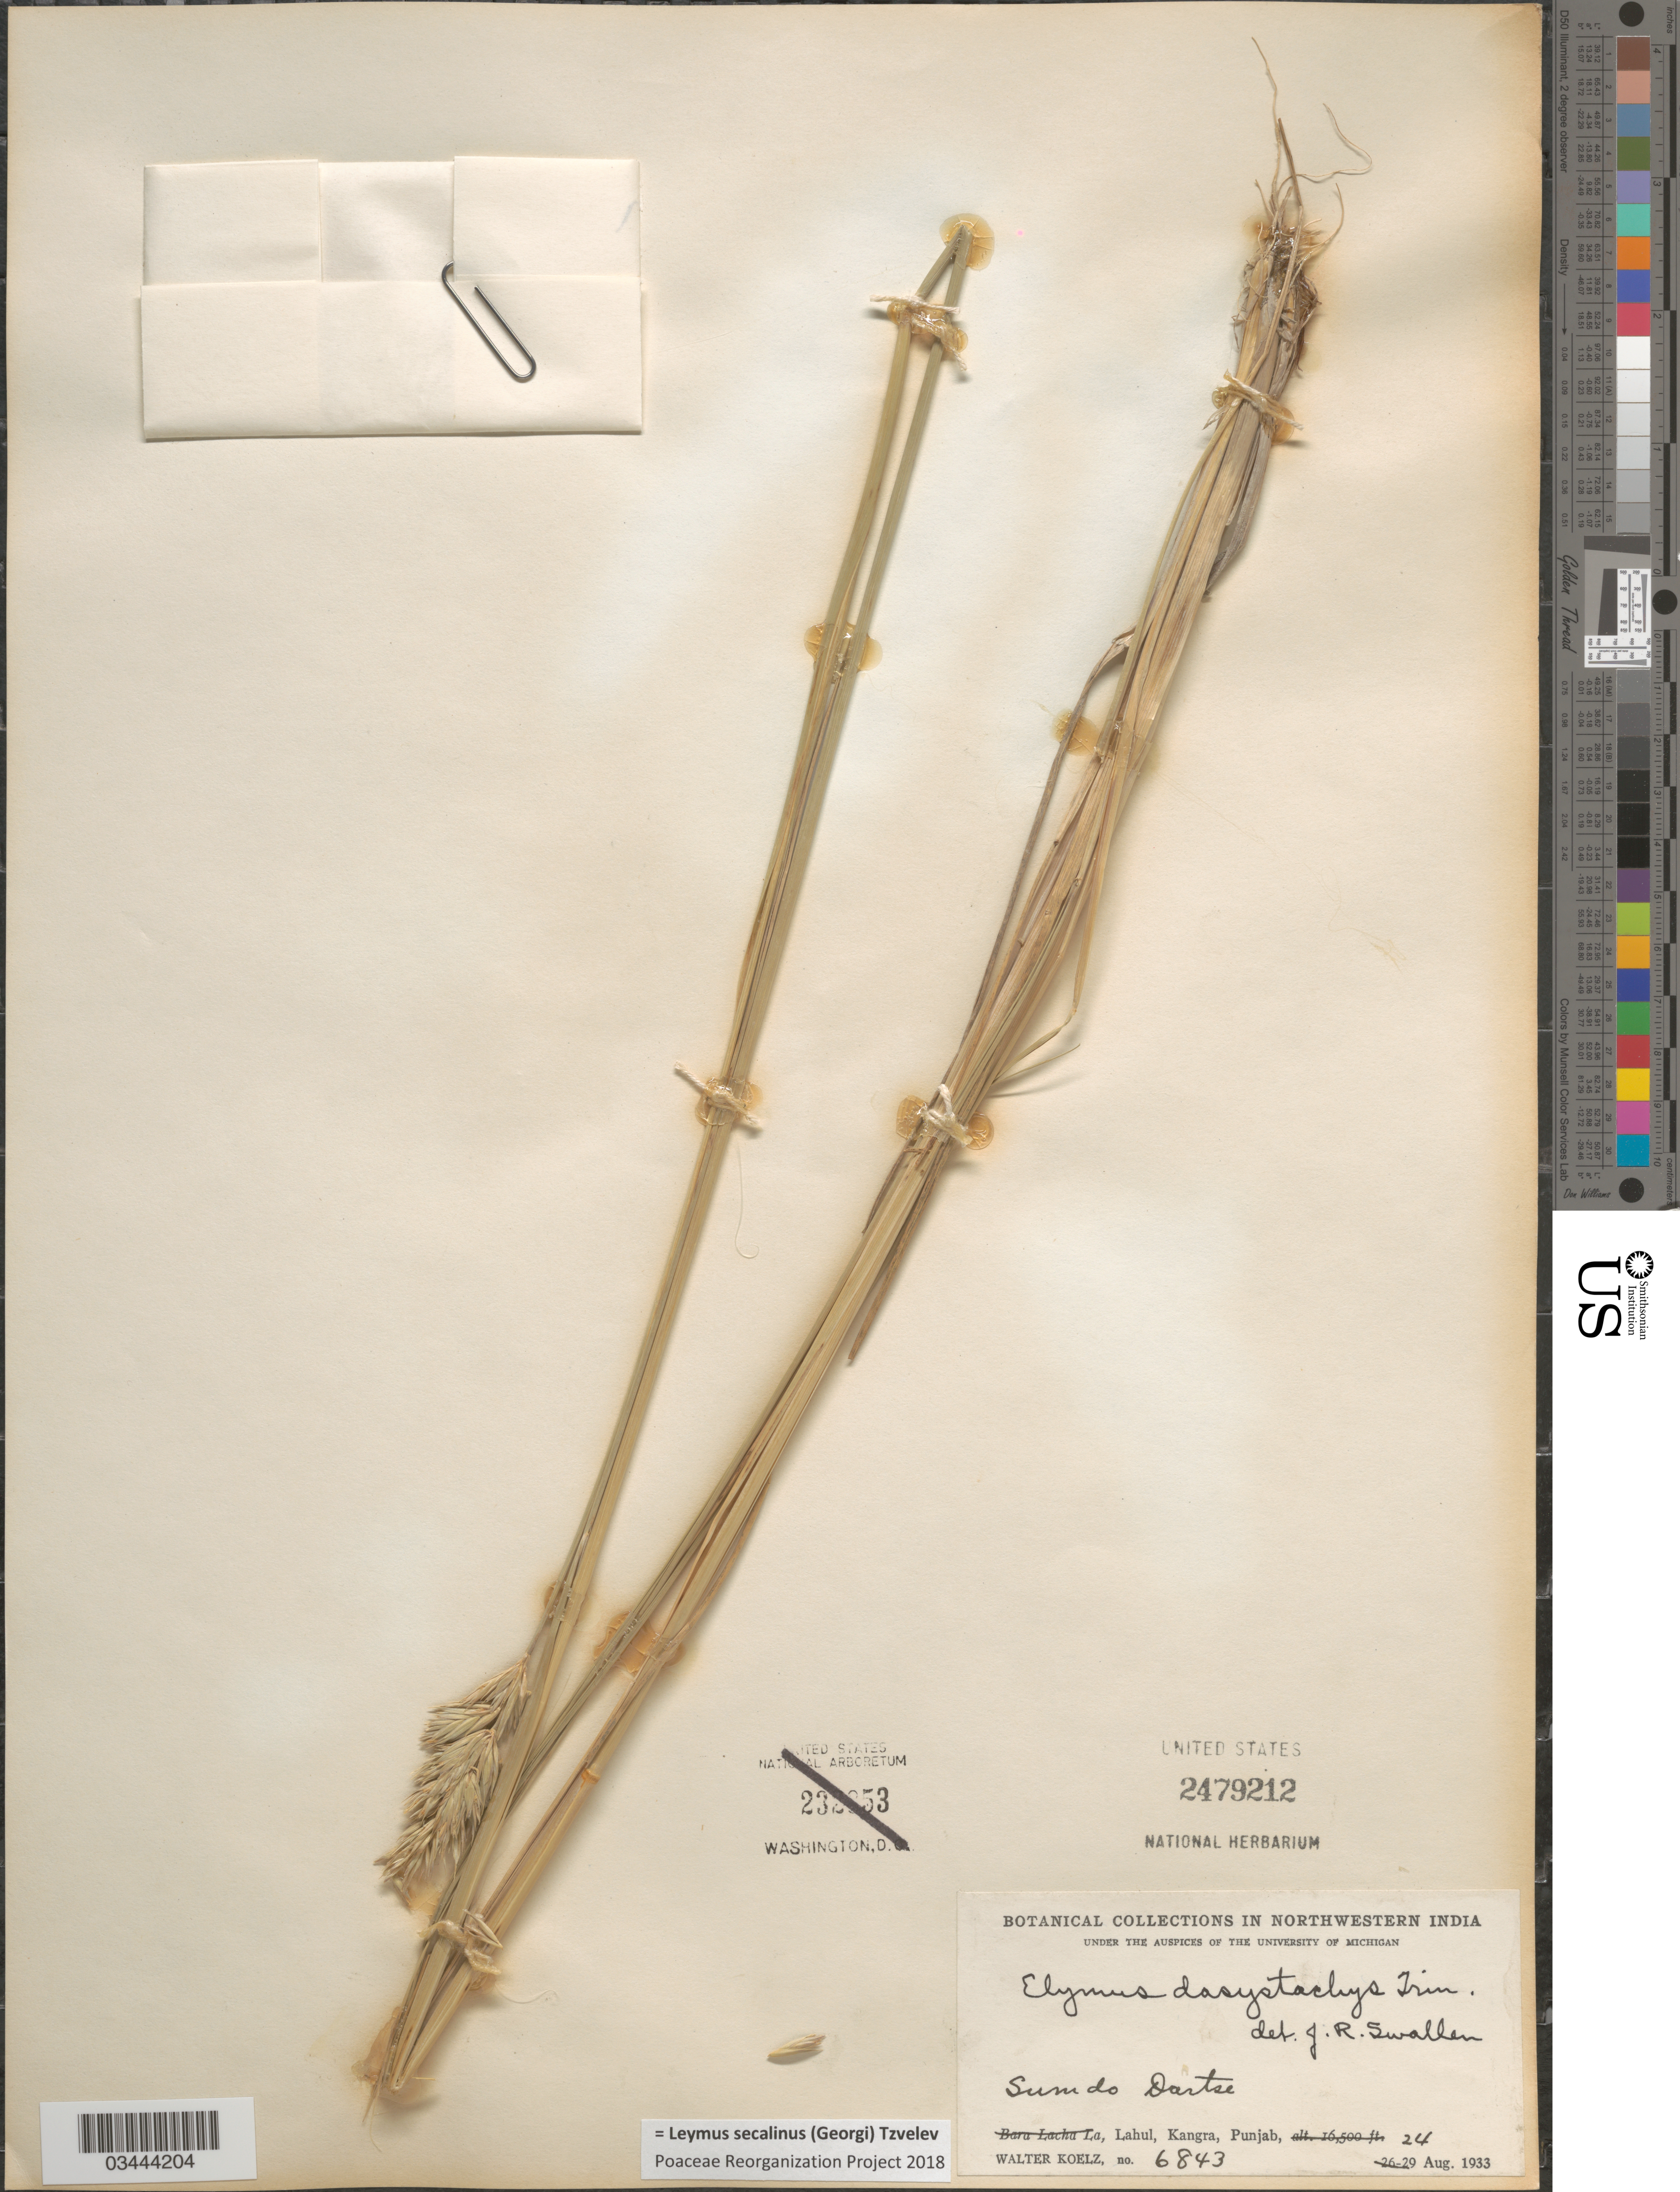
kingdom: Plantae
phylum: Tracheophyta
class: Liliopsida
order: Poales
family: Poaceae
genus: Leymus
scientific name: Leymus secalinus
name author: (Georgi) Tzvelev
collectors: W. N. Koelz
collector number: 6843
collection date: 1933-08-24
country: India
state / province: Punjab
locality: In Northwestern India. Sumdo Dartse, Lahul, Kangra.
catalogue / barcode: US 2479212